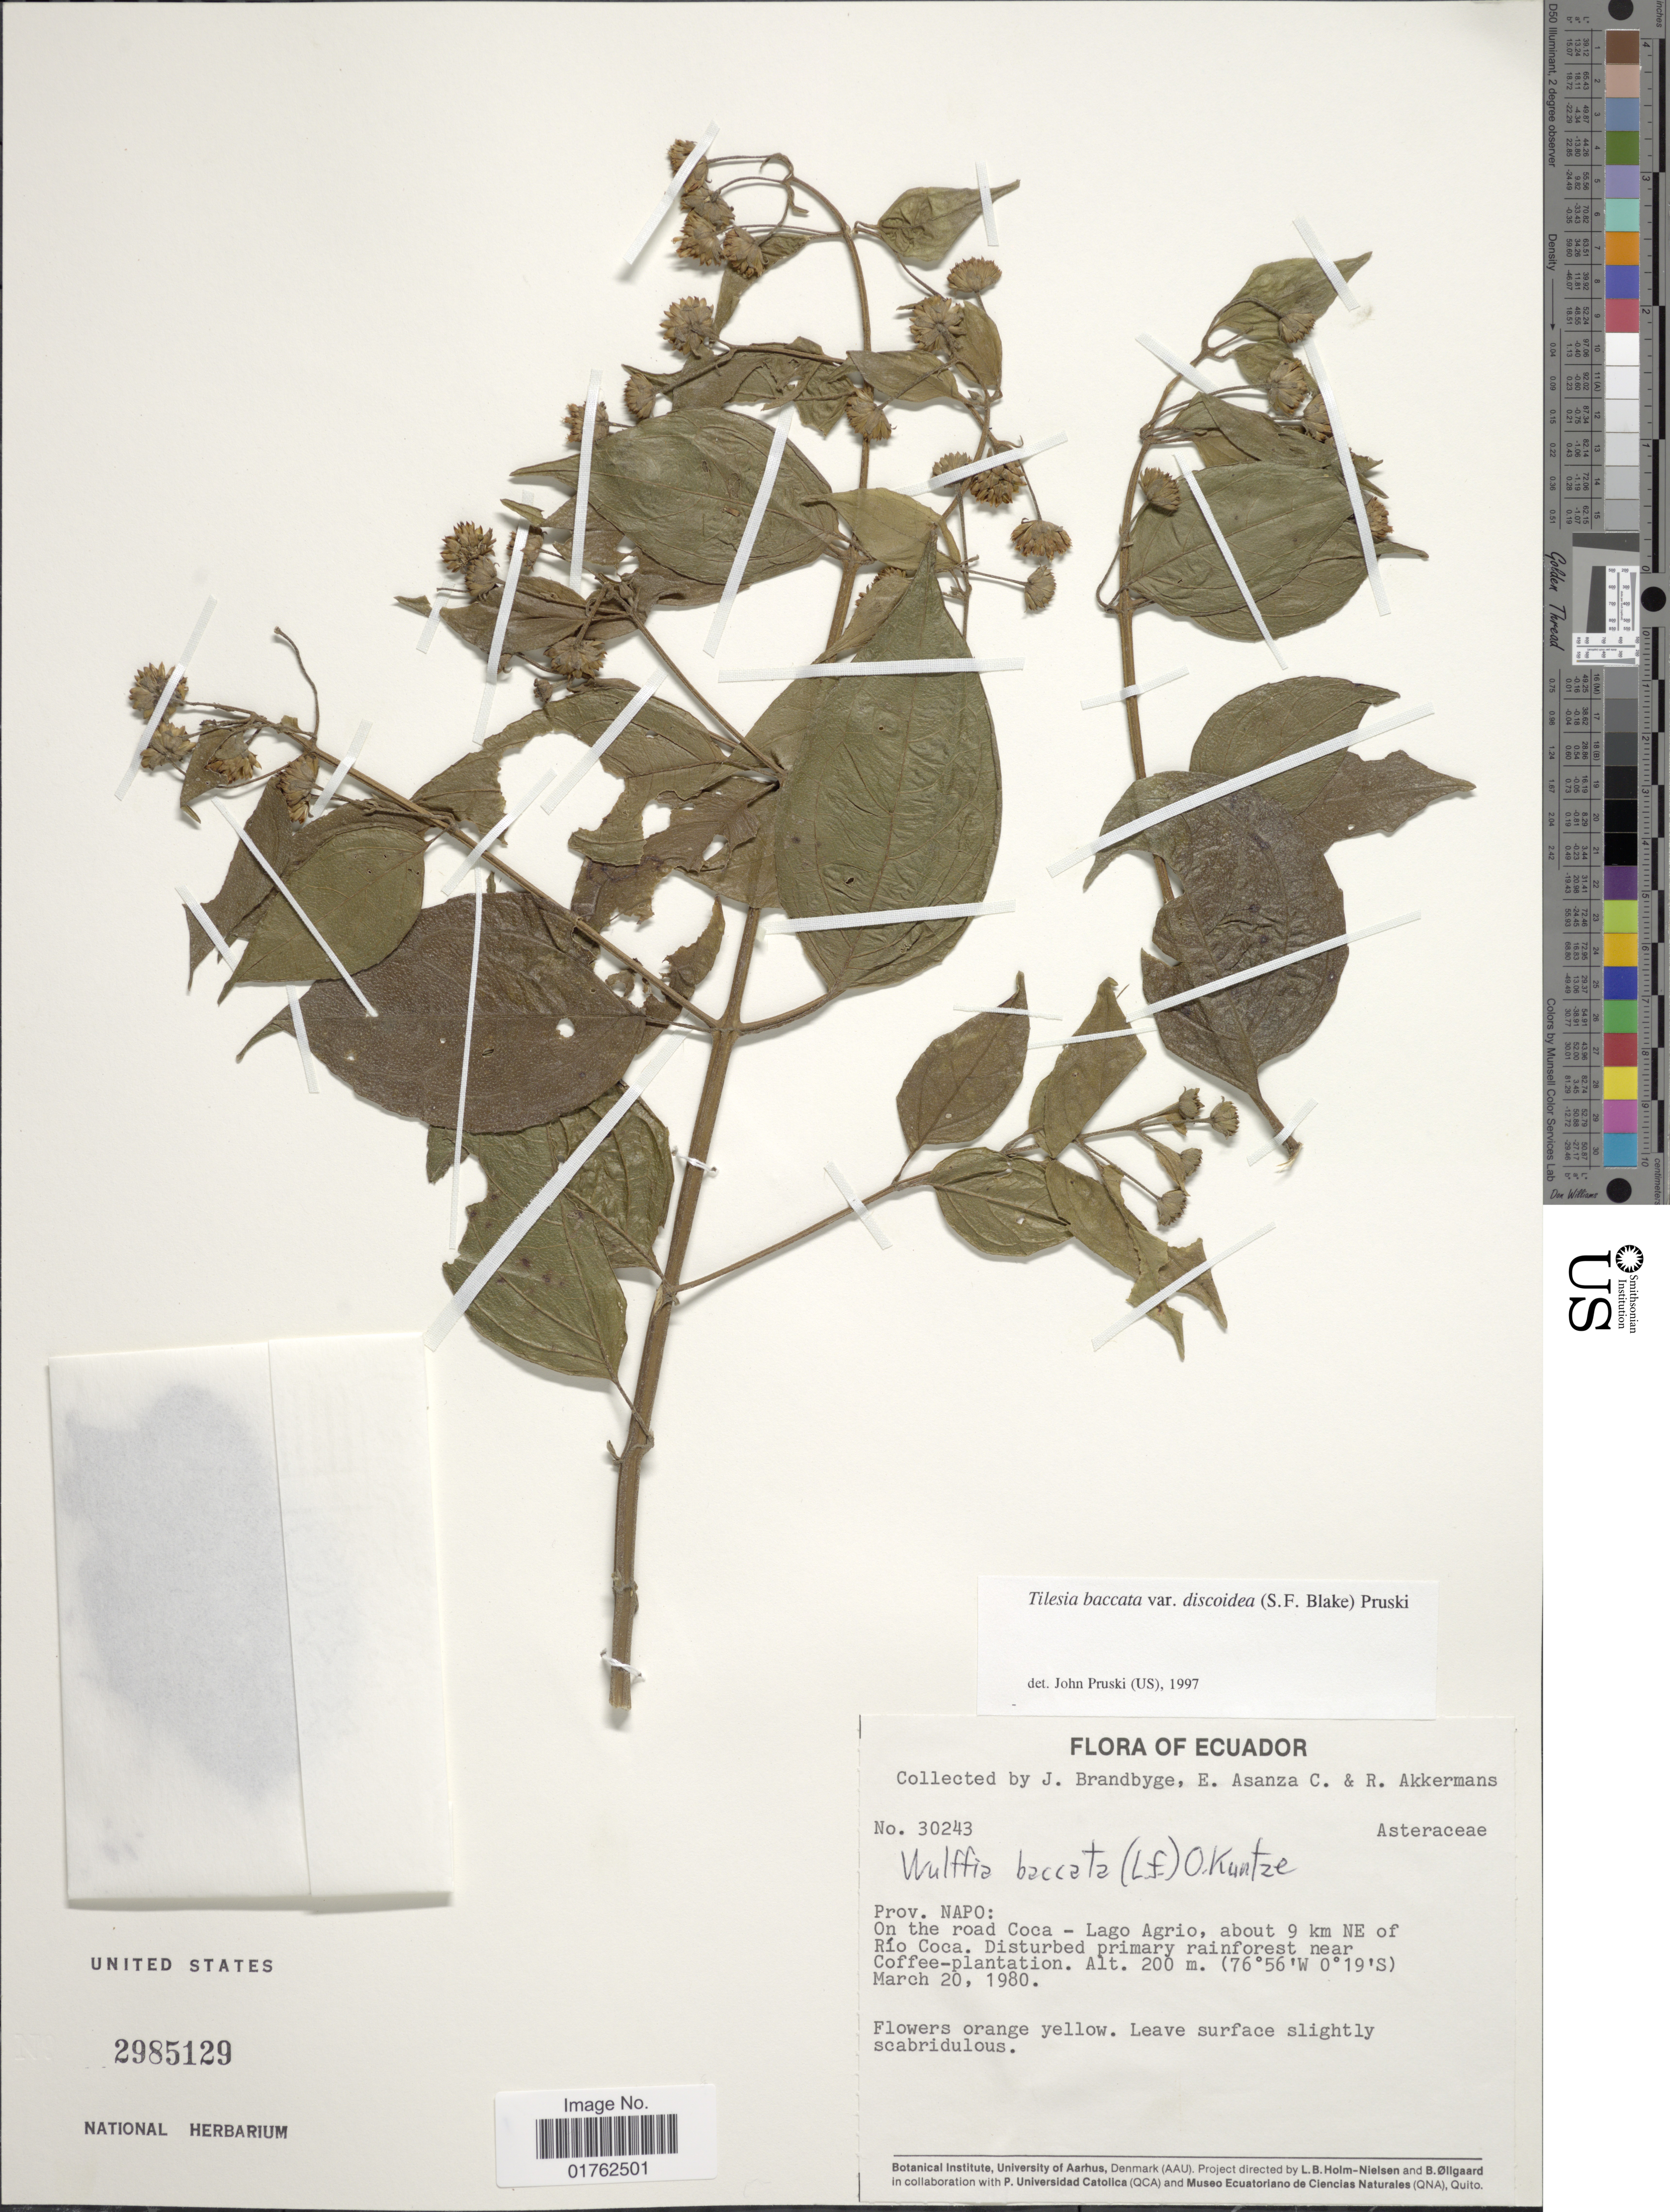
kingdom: Plantae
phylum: Tracheophyta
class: Magnoliopsida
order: Asterales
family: Asteraceae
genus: Wulffia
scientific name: Wulffia baccata var. discoidea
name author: S.F. Blake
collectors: J. Brandbyge, E. Asanza, C. Akkermans & R. W. A. P. Akkermans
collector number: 30243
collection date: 1980-03-20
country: Ecuador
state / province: Napo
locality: On the road Coca- Lago Agrio, about 9 km NE of Río Coca, Disturbed primary rainforest near Coffee-plantation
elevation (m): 200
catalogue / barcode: US 2985129